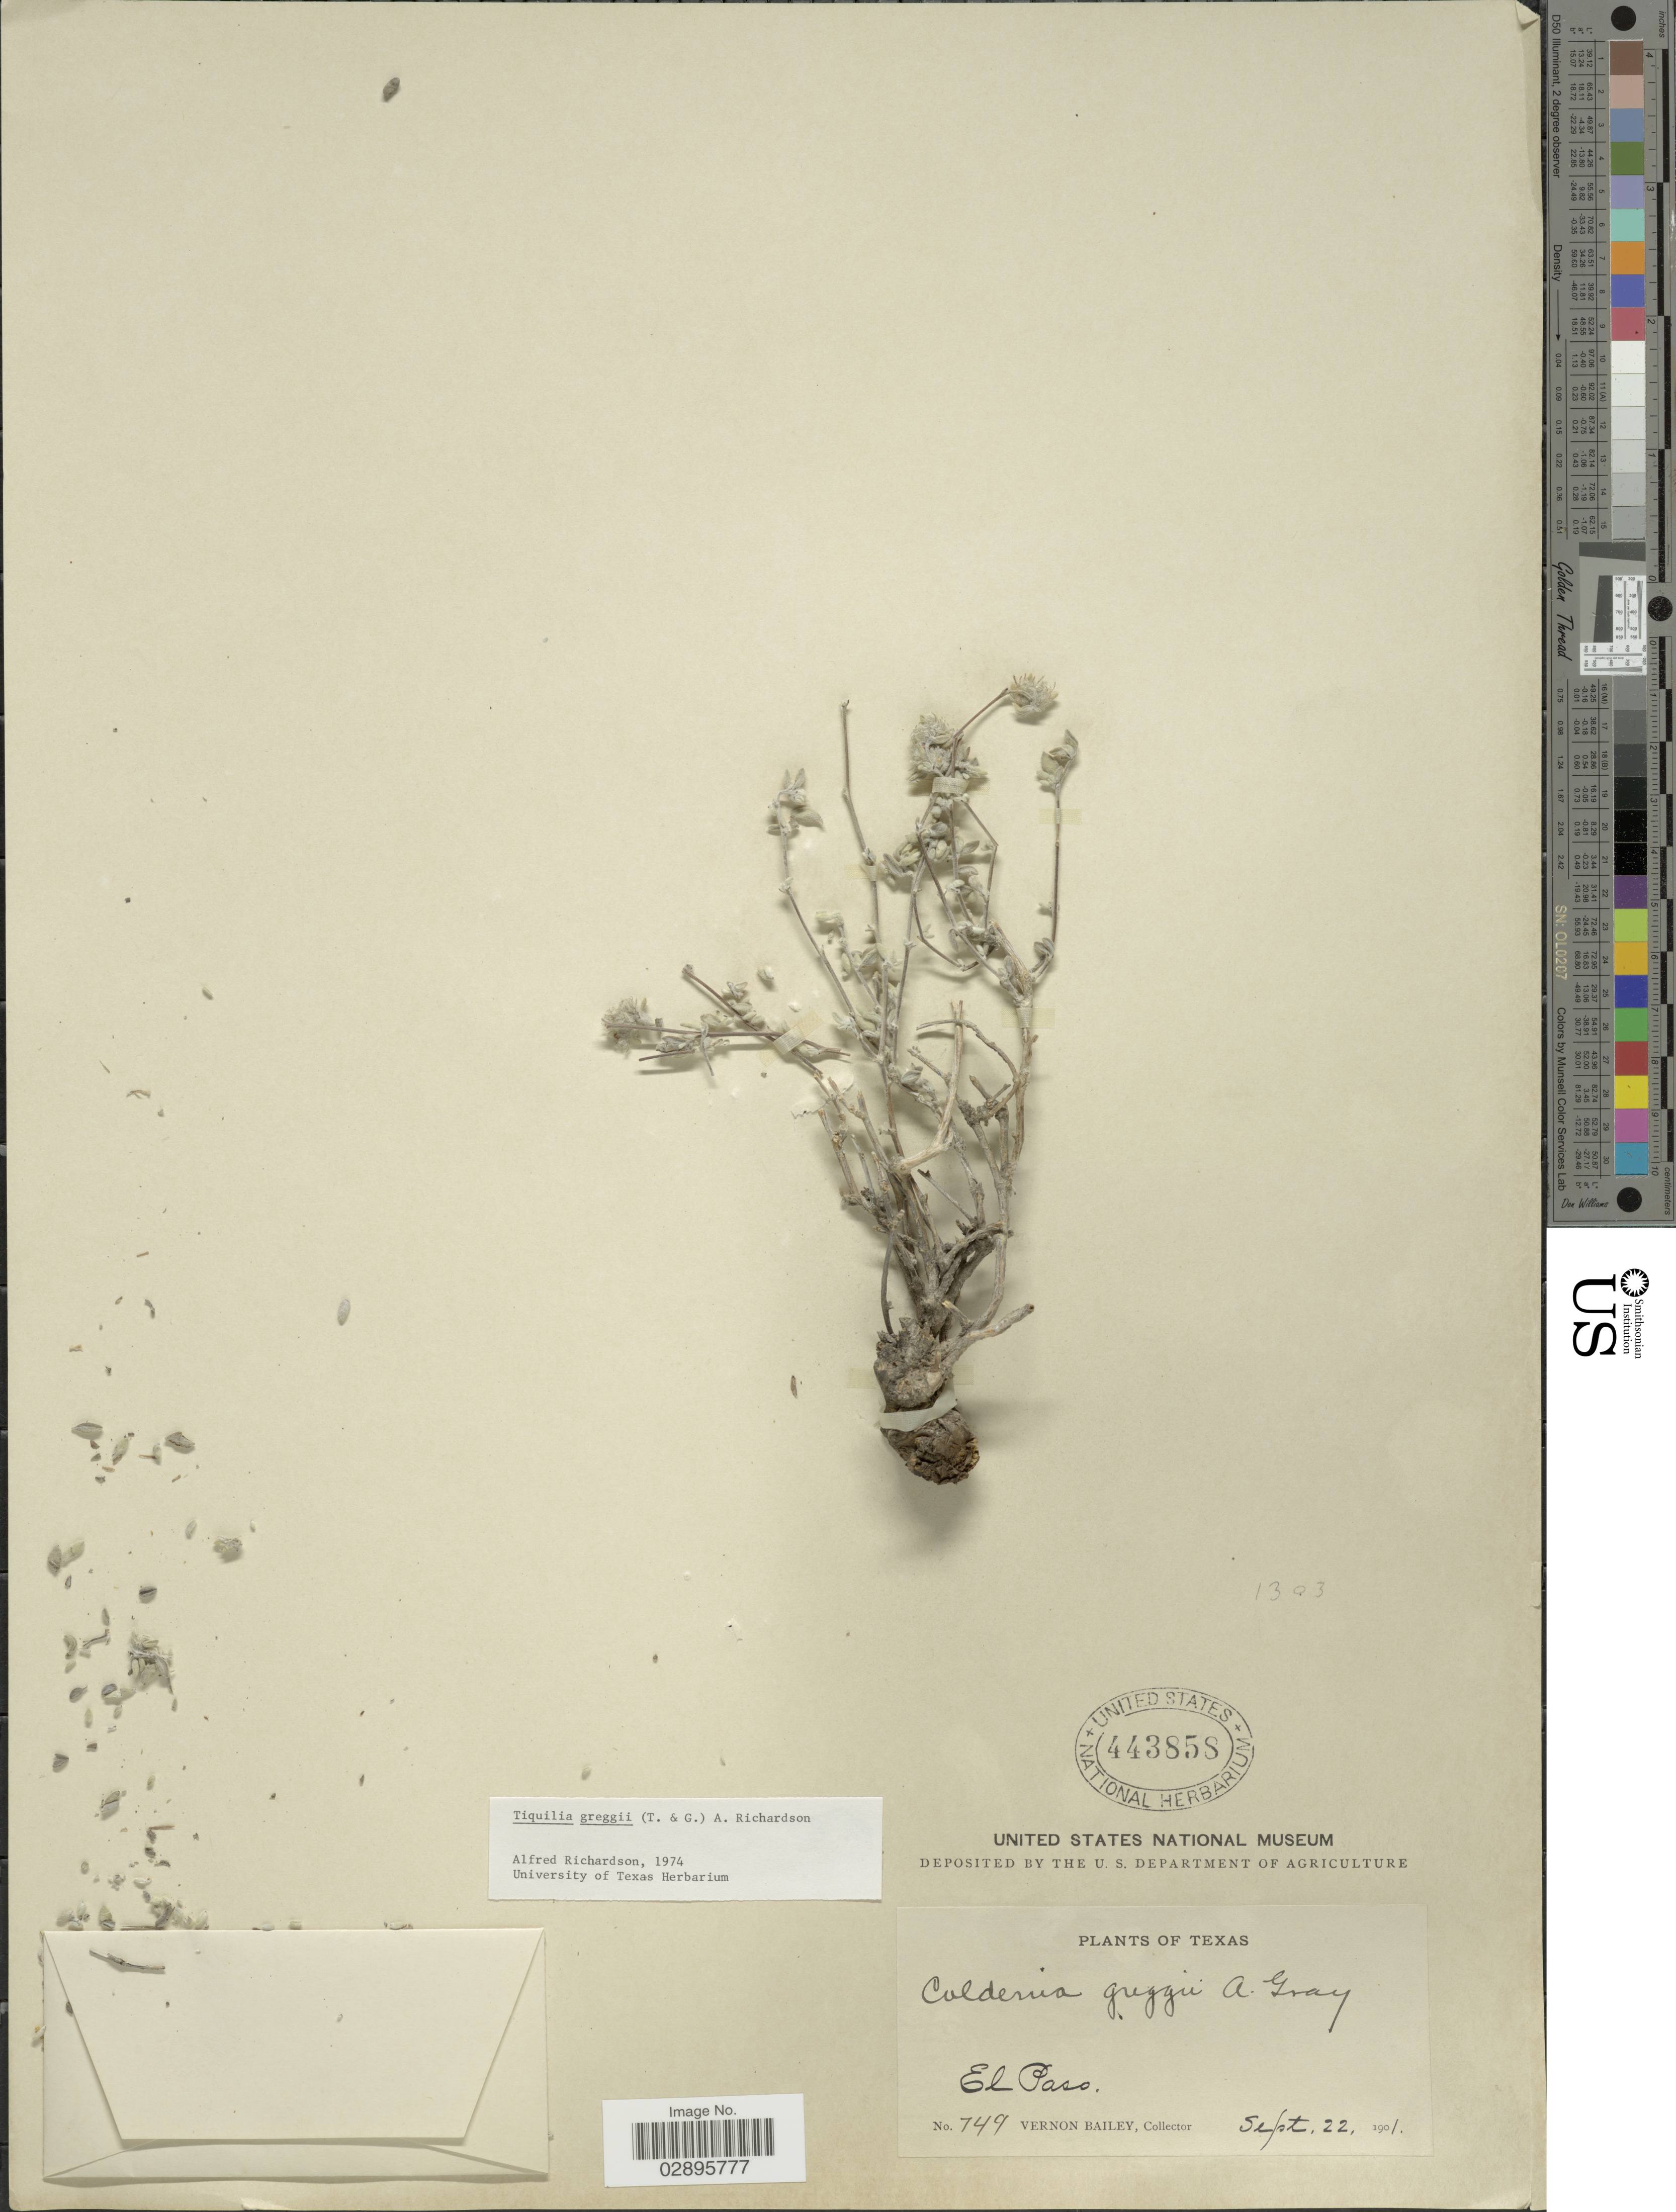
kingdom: Plantae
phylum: Tracheophyta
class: Magnoliopsida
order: Boraginales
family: Ehretiaceae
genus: Tiquilia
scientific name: Tiquilia greggii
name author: (Torr.) A.T. Richardson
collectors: V. O. Bailey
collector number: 749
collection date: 1901-09-22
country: United States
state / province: Texas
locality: El Paso.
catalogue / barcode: US 443858